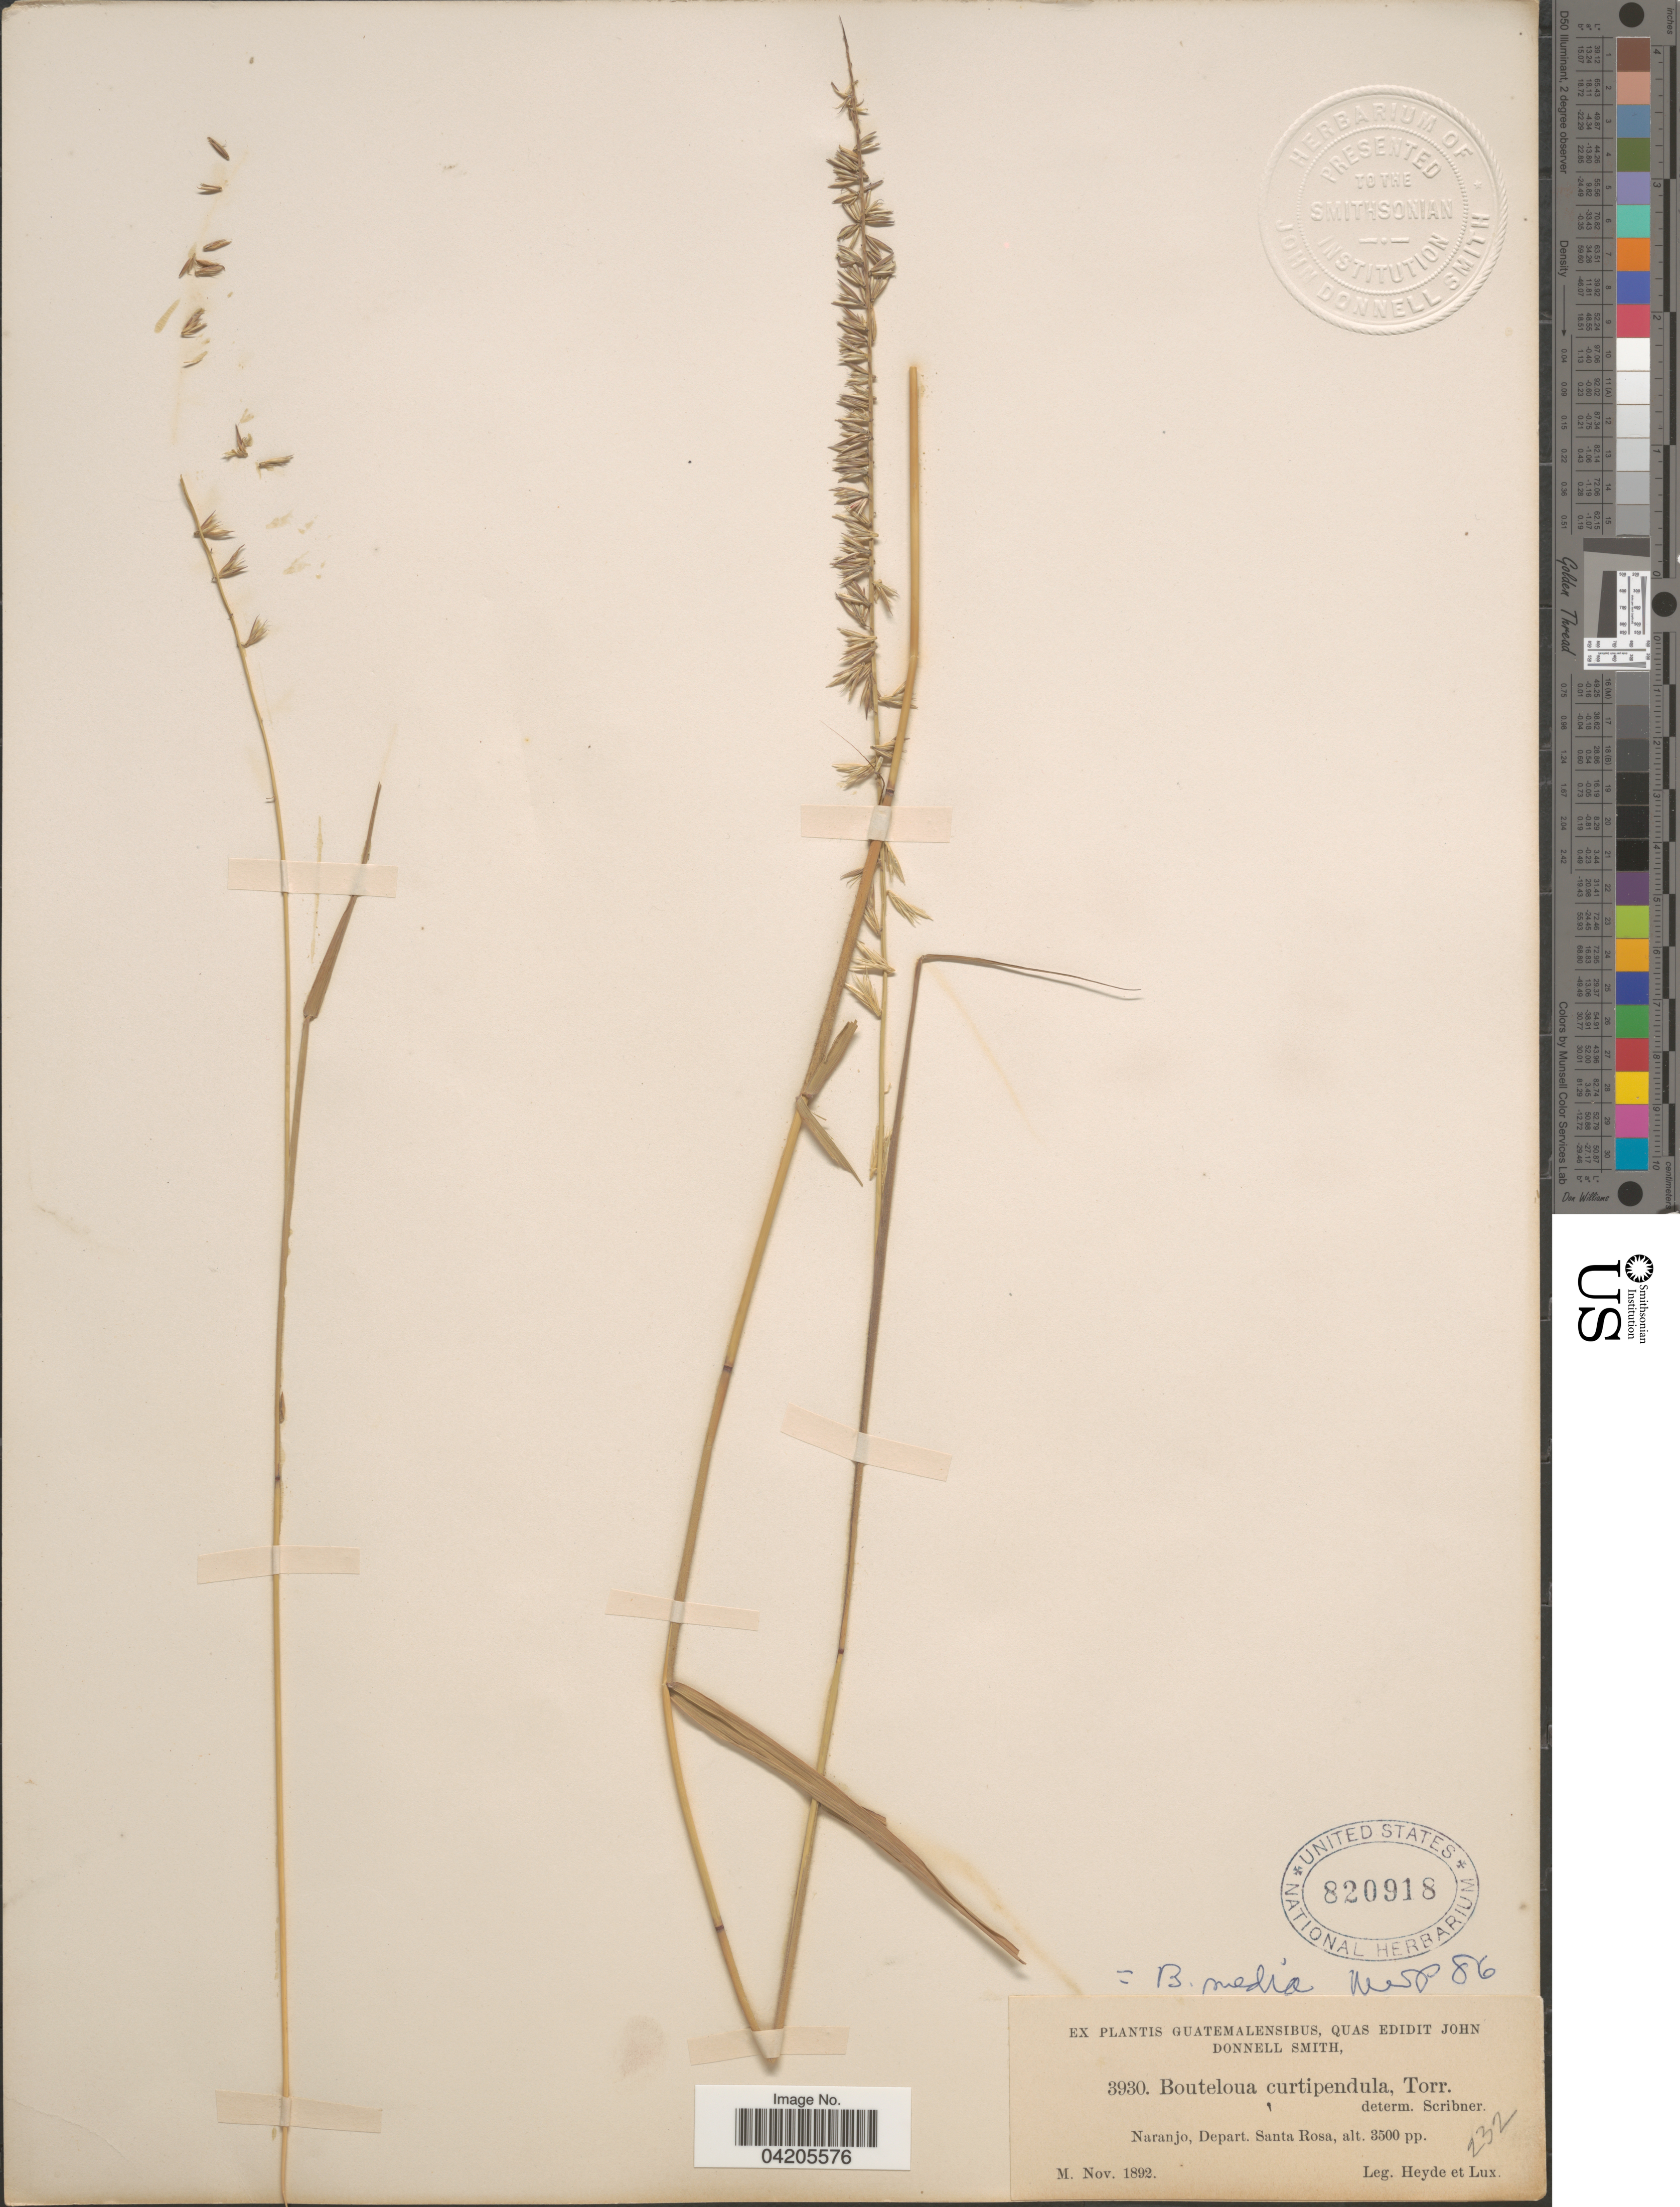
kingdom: Plantae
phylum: Tracheophyta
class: Liliopsida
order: Poales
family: Poaceae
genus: Bouteloua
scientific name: Bouteloua media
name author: (E. Fourn.) Gould & Kapadia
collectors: Heyde & Lux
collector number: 3930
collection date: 1892-11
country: Guatemala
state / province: Santa Rosa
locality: Naranjo, Depart. Santa Rosa.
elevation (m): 1067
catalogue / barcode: US 820918